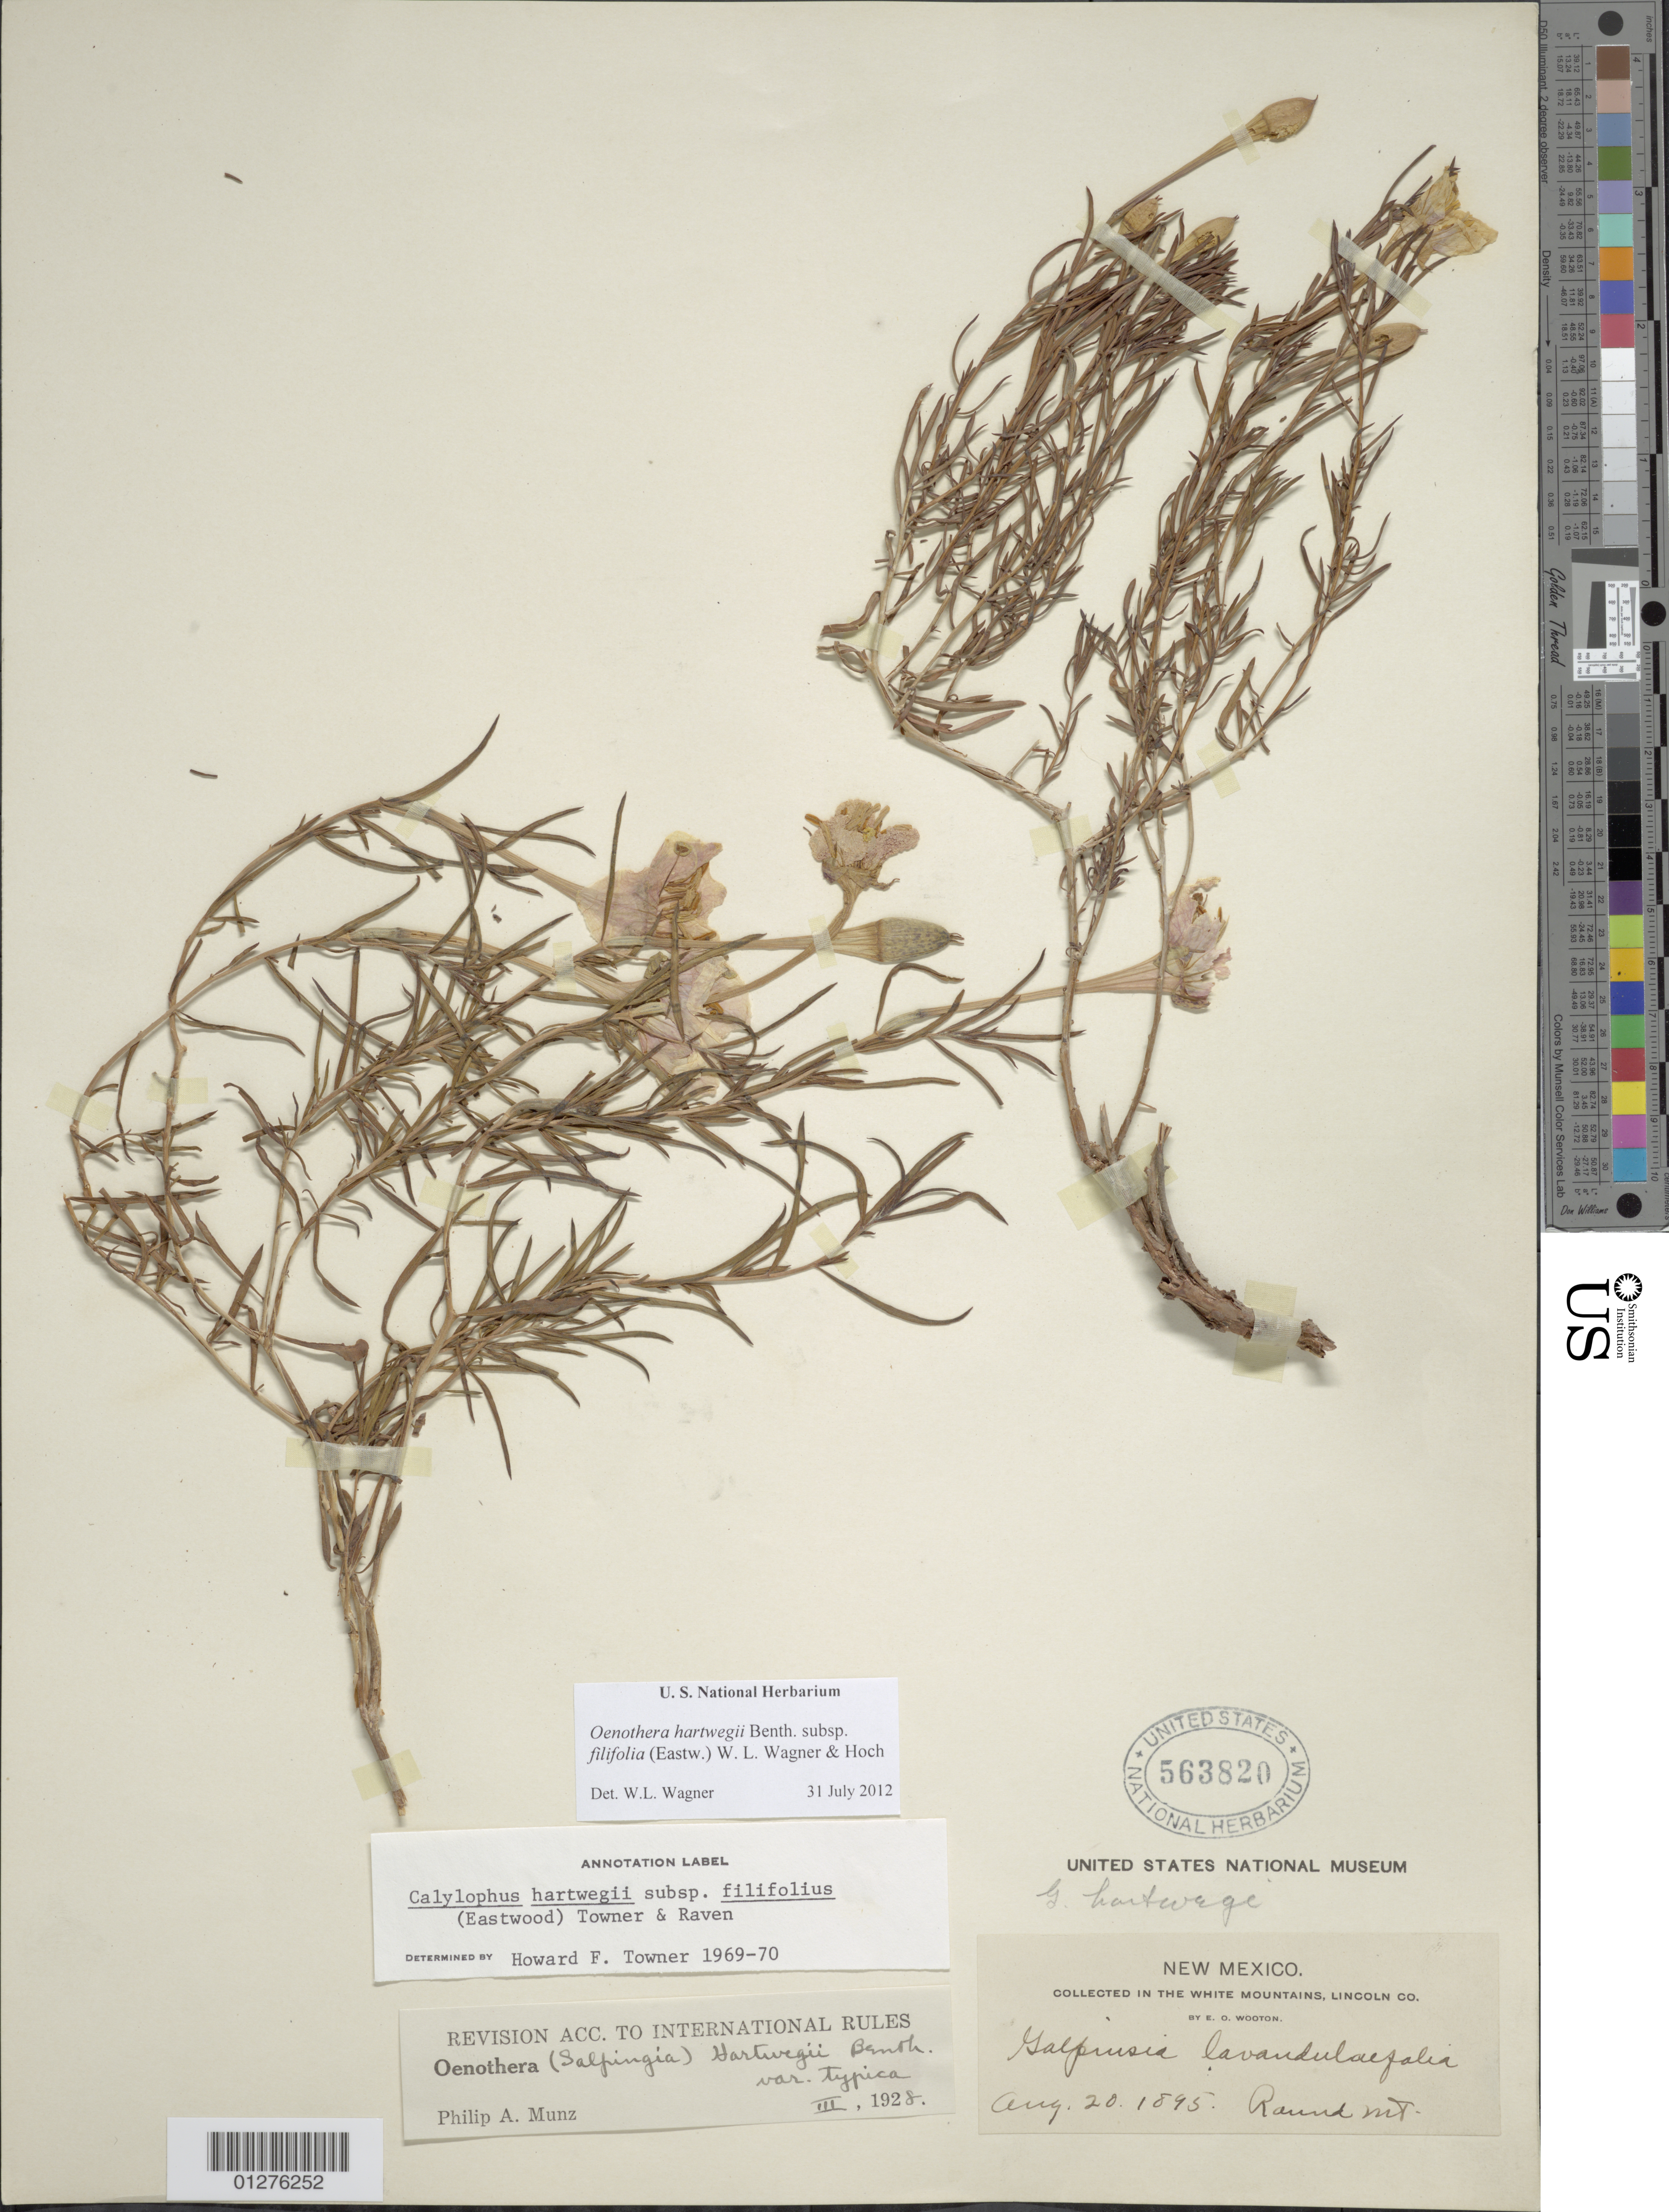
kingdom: Plantae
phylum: Tracheophyta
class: Magnoliopsida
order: Myrtales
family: Onagraceae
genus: Oenothera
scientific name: Oenothera hartwegii subsp. filifolia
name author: (Eastw.) W.L. Wagner & Hoch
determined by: Wagner, W. L., (BOT), Smithsonian Institution - National Museum of Natural History (UNITED STATES)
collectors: E. O. Wooton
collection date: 1895-08-20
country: United States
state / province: New Mexico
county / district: Lincoln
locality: Round Mts.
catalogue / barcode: US 563820